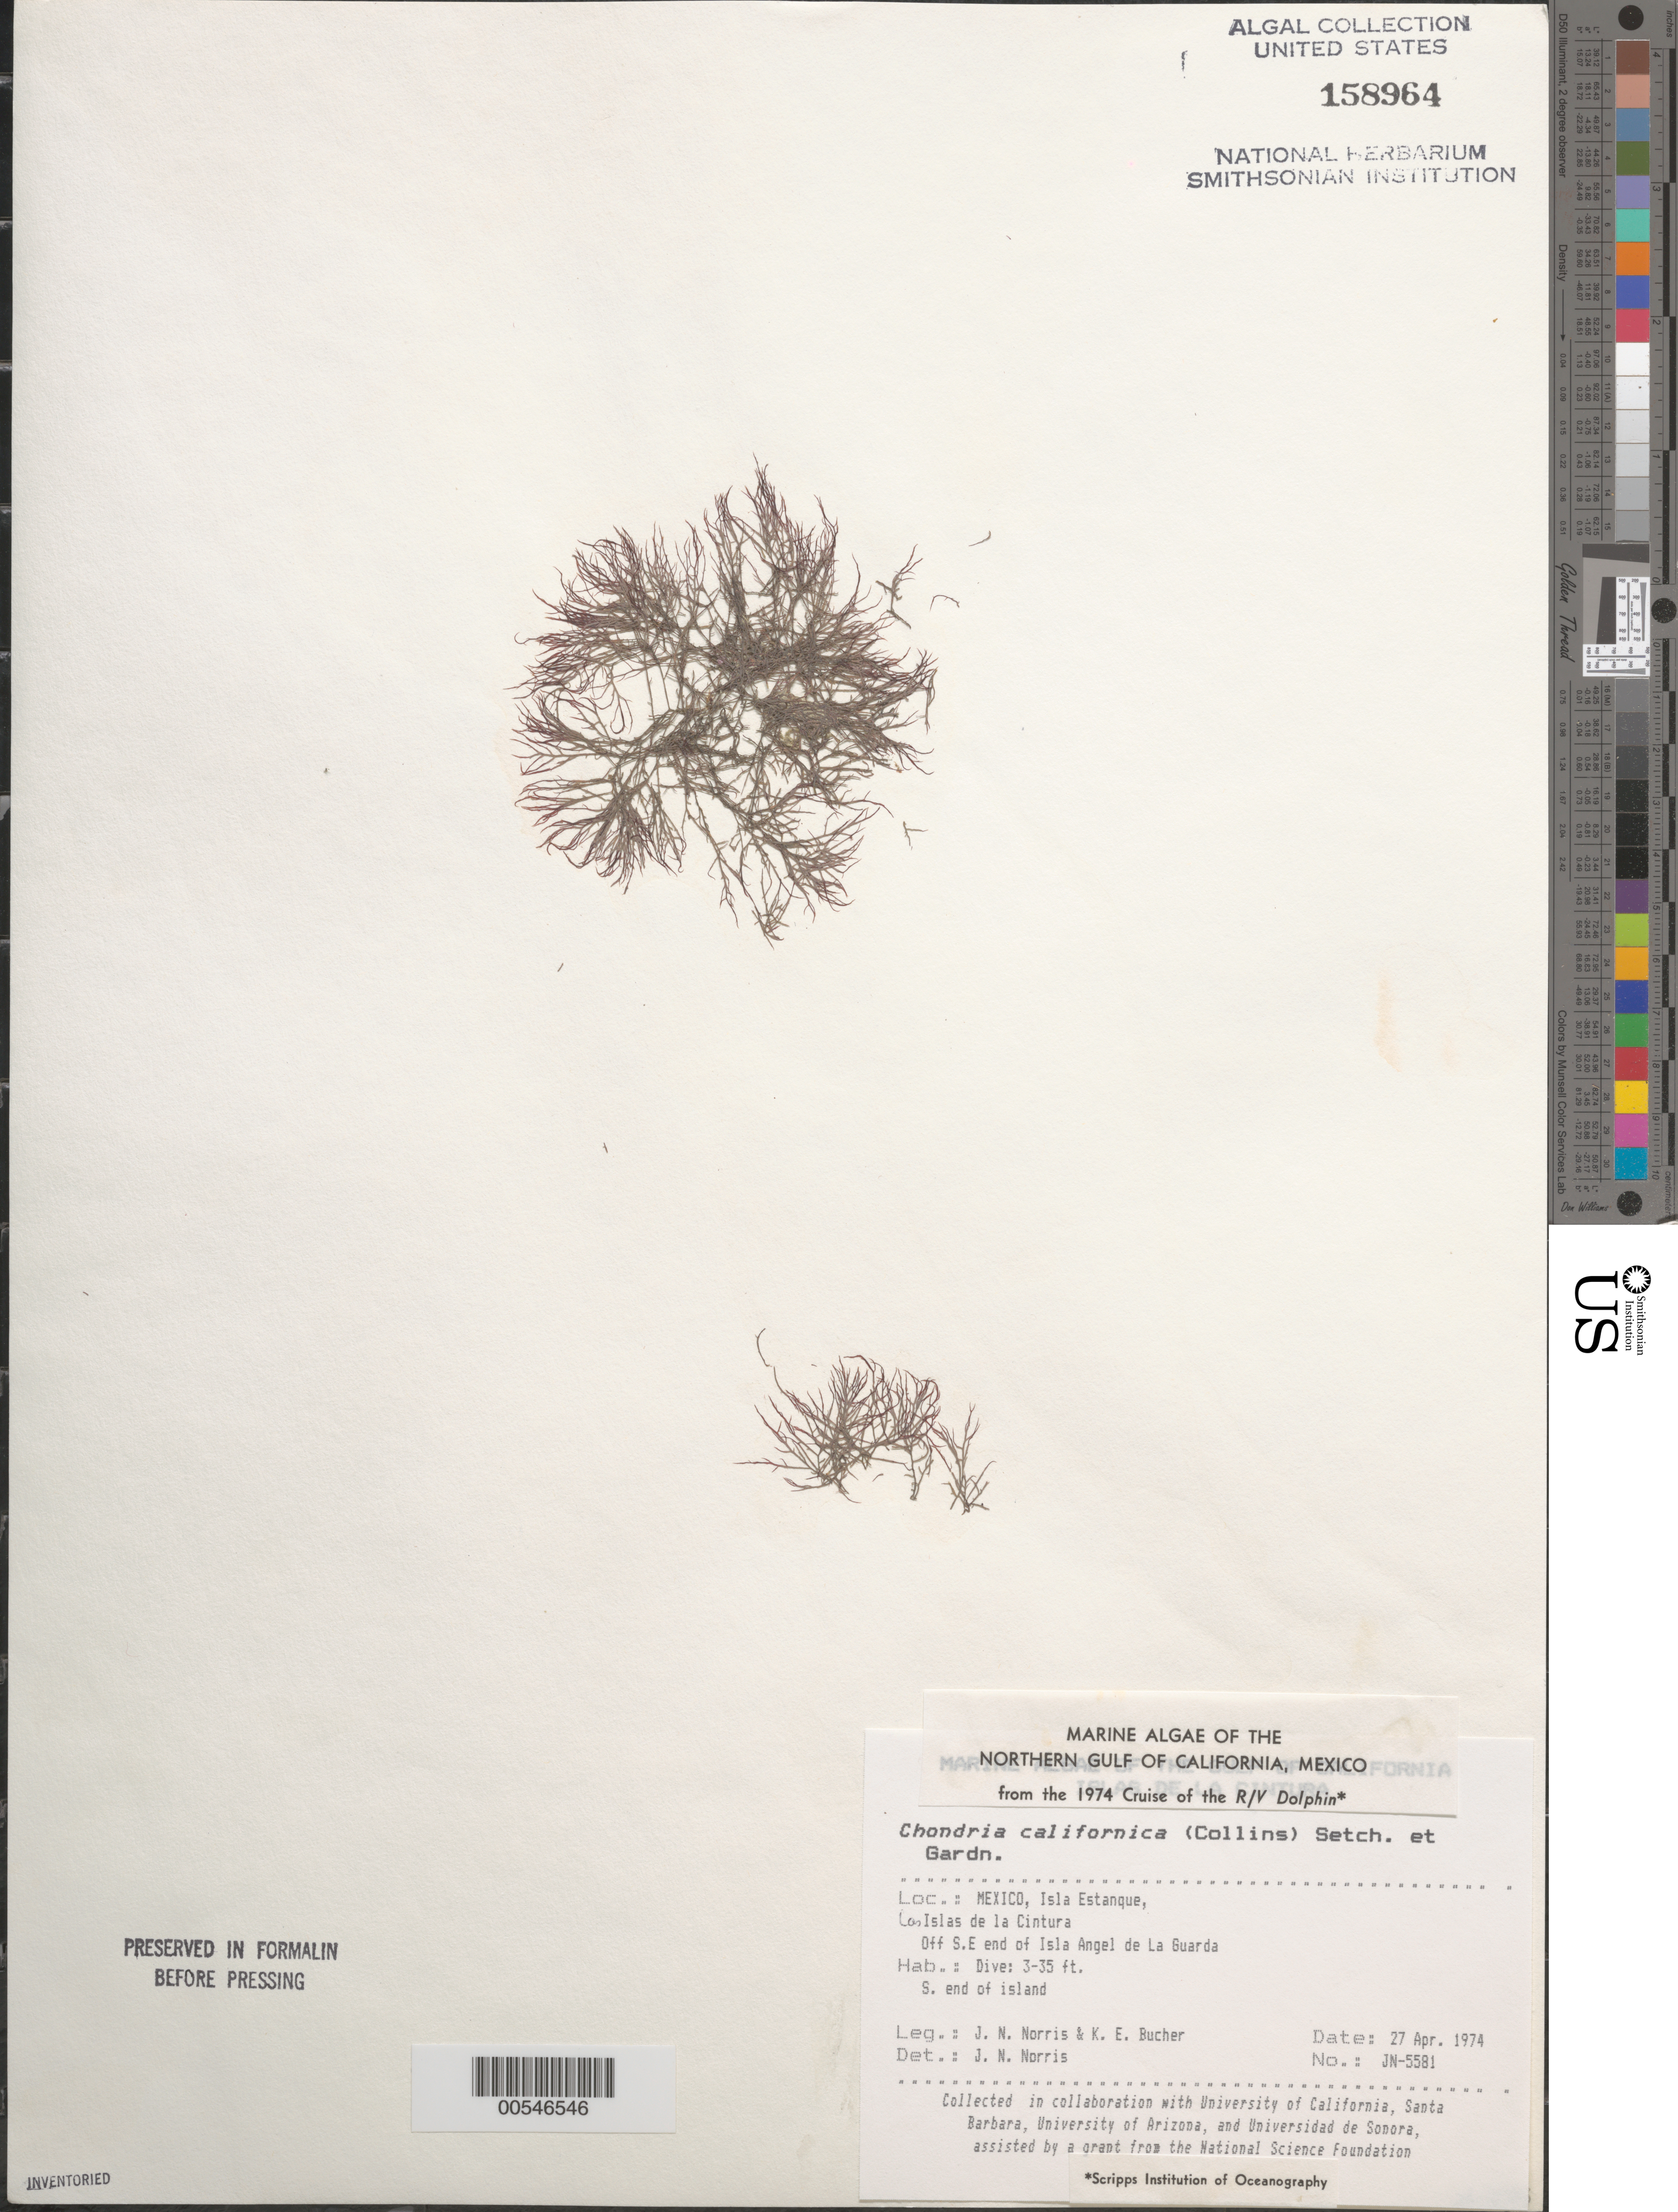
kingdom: Plantae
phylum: Rhodophyta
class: Florideophyceae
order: Ceramiales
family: Rhodomelaceae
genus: Chondria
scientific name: Chondria acrorhizophora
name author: Setch. & N.L. Gardner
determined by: Algae name updating Project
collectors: J. N. Norris & K. E. Bucher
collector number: JN-5581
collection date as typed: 27 Apr 1974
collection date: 1974-04-27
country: Mexico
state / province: Baja California Norte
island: Isla Estanque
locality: Off Isla Angel de la Guarda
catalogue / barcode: US 158964